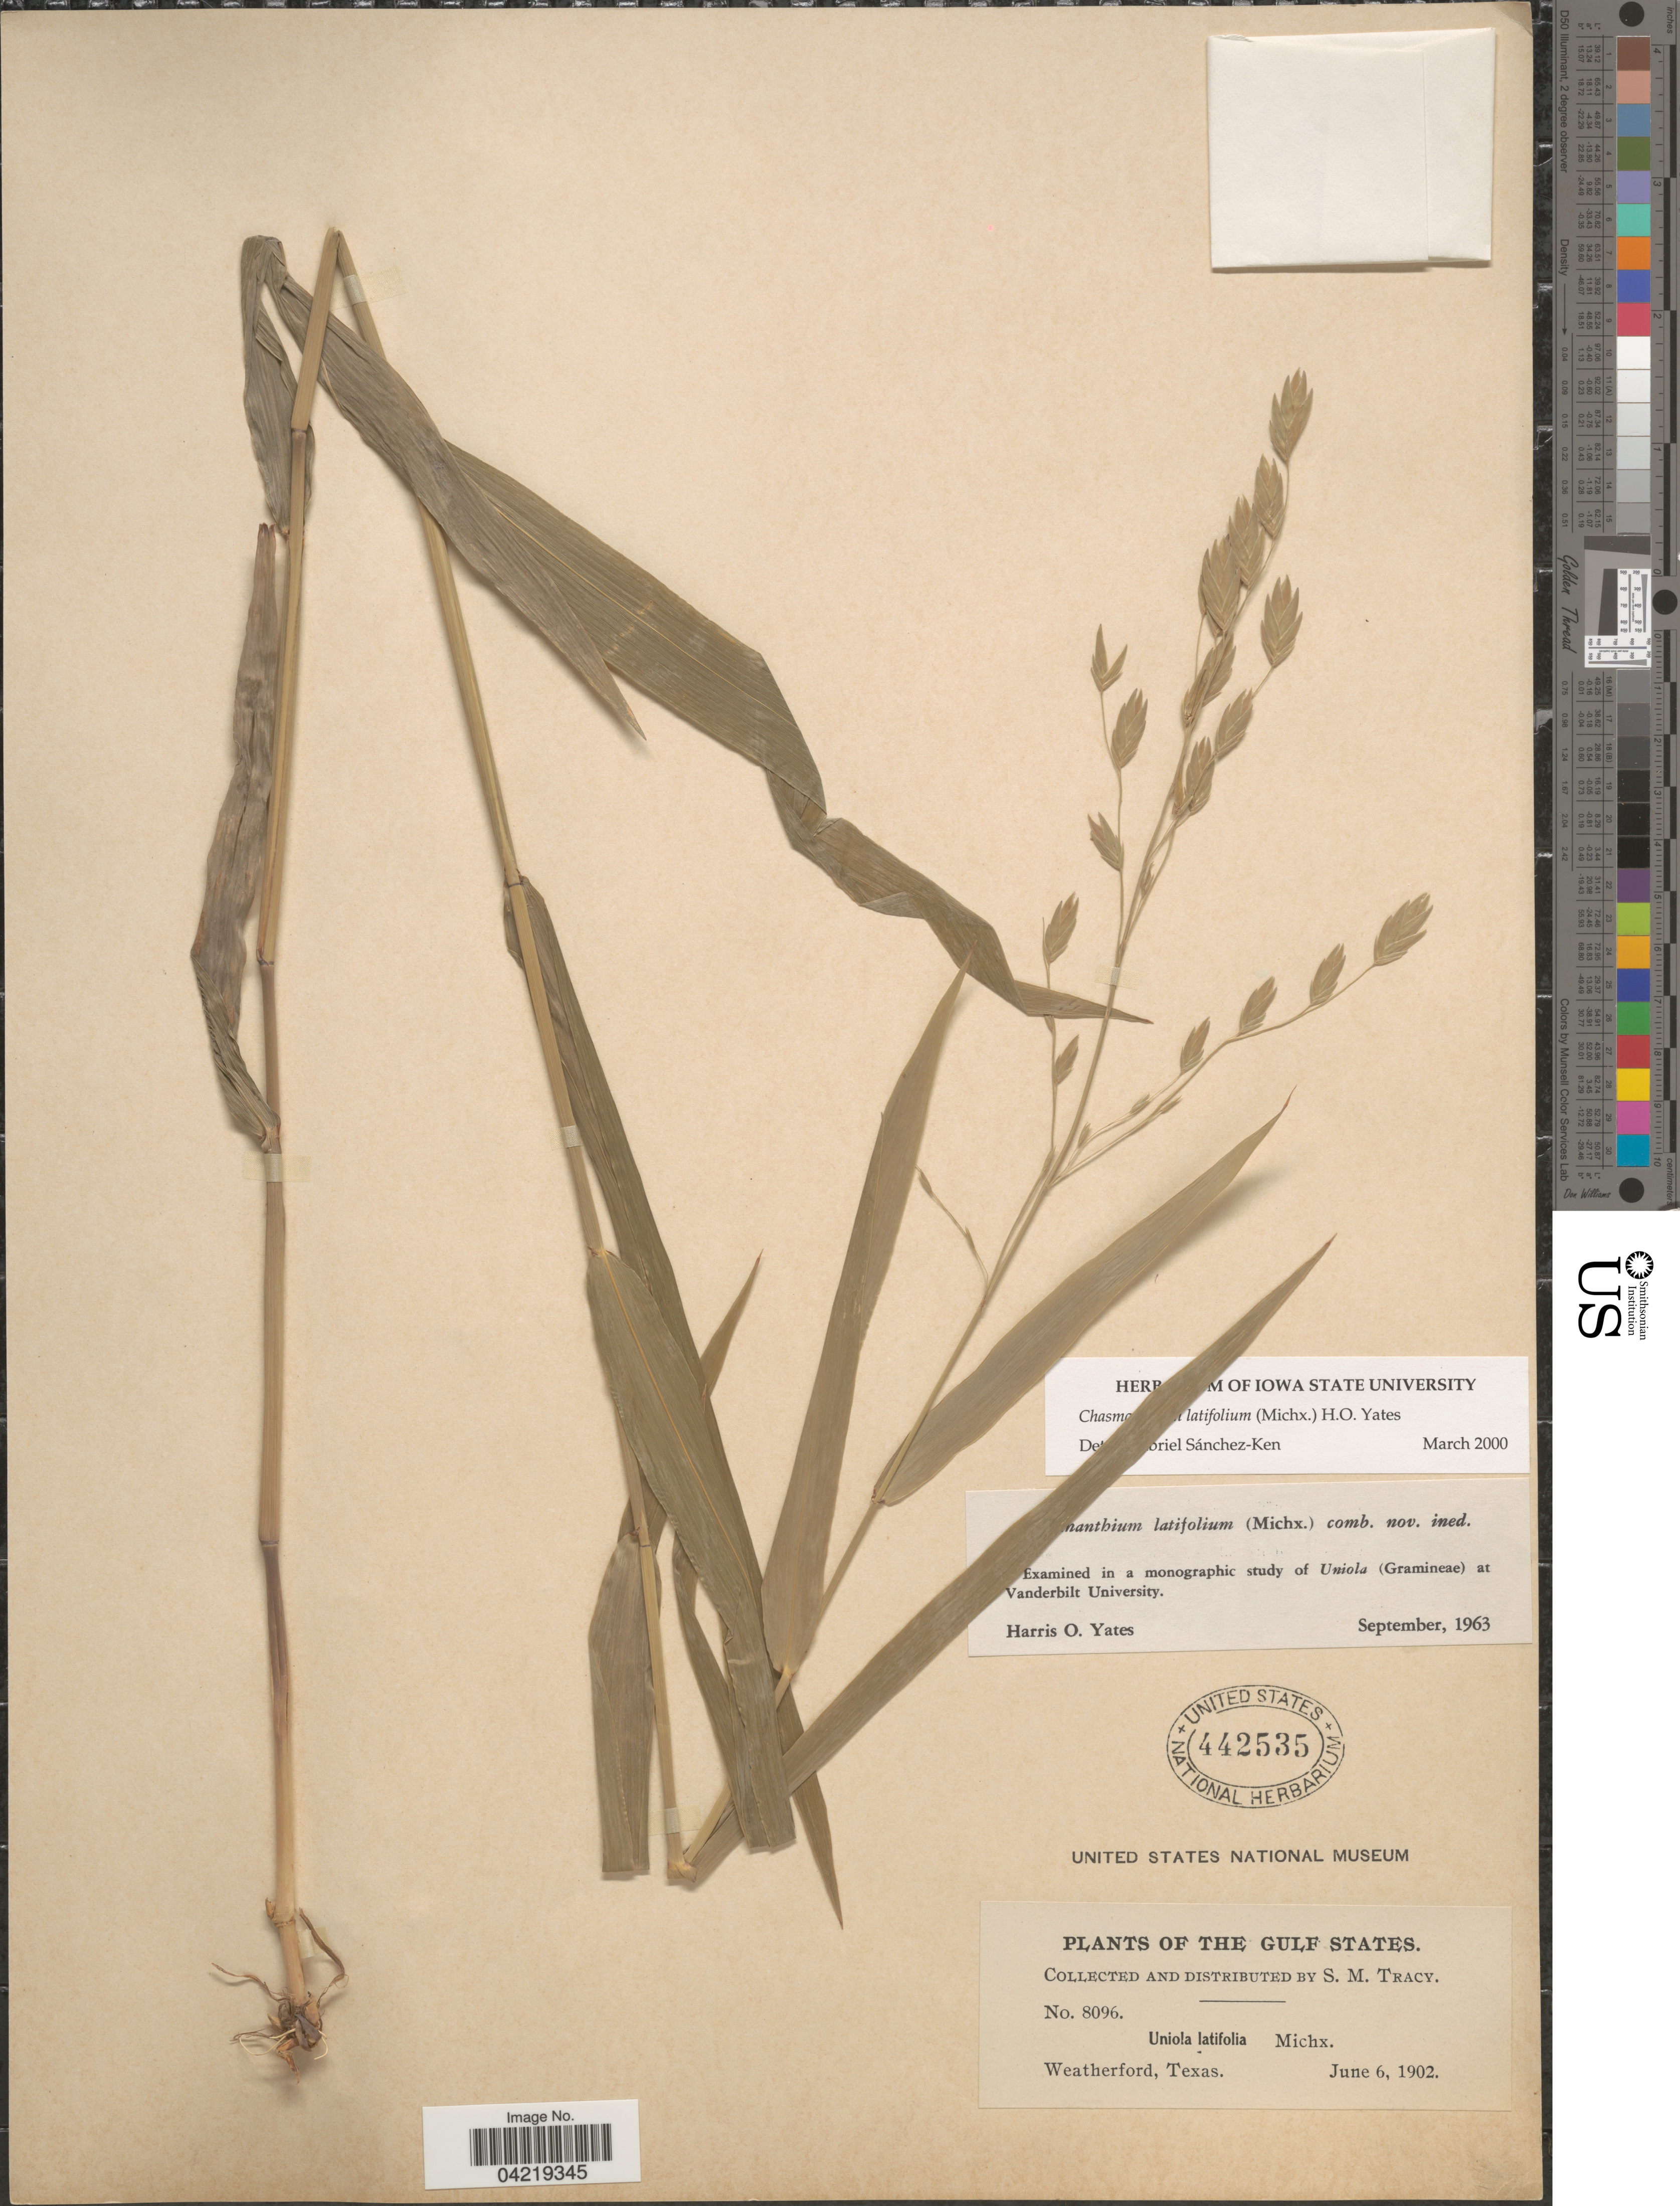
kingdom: Plantae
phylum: Tracheophyta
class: Liliopsida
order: Poales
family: Poaceae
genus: Chasmanthium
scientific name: Chasmanthium latifolium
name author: (Michx.) H.O. Yates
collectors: S. M. Tracy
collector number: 8096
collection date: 1902-06-06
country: United States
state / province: Texas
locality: The Gulf States. Weatherford.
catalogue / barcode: US 442535